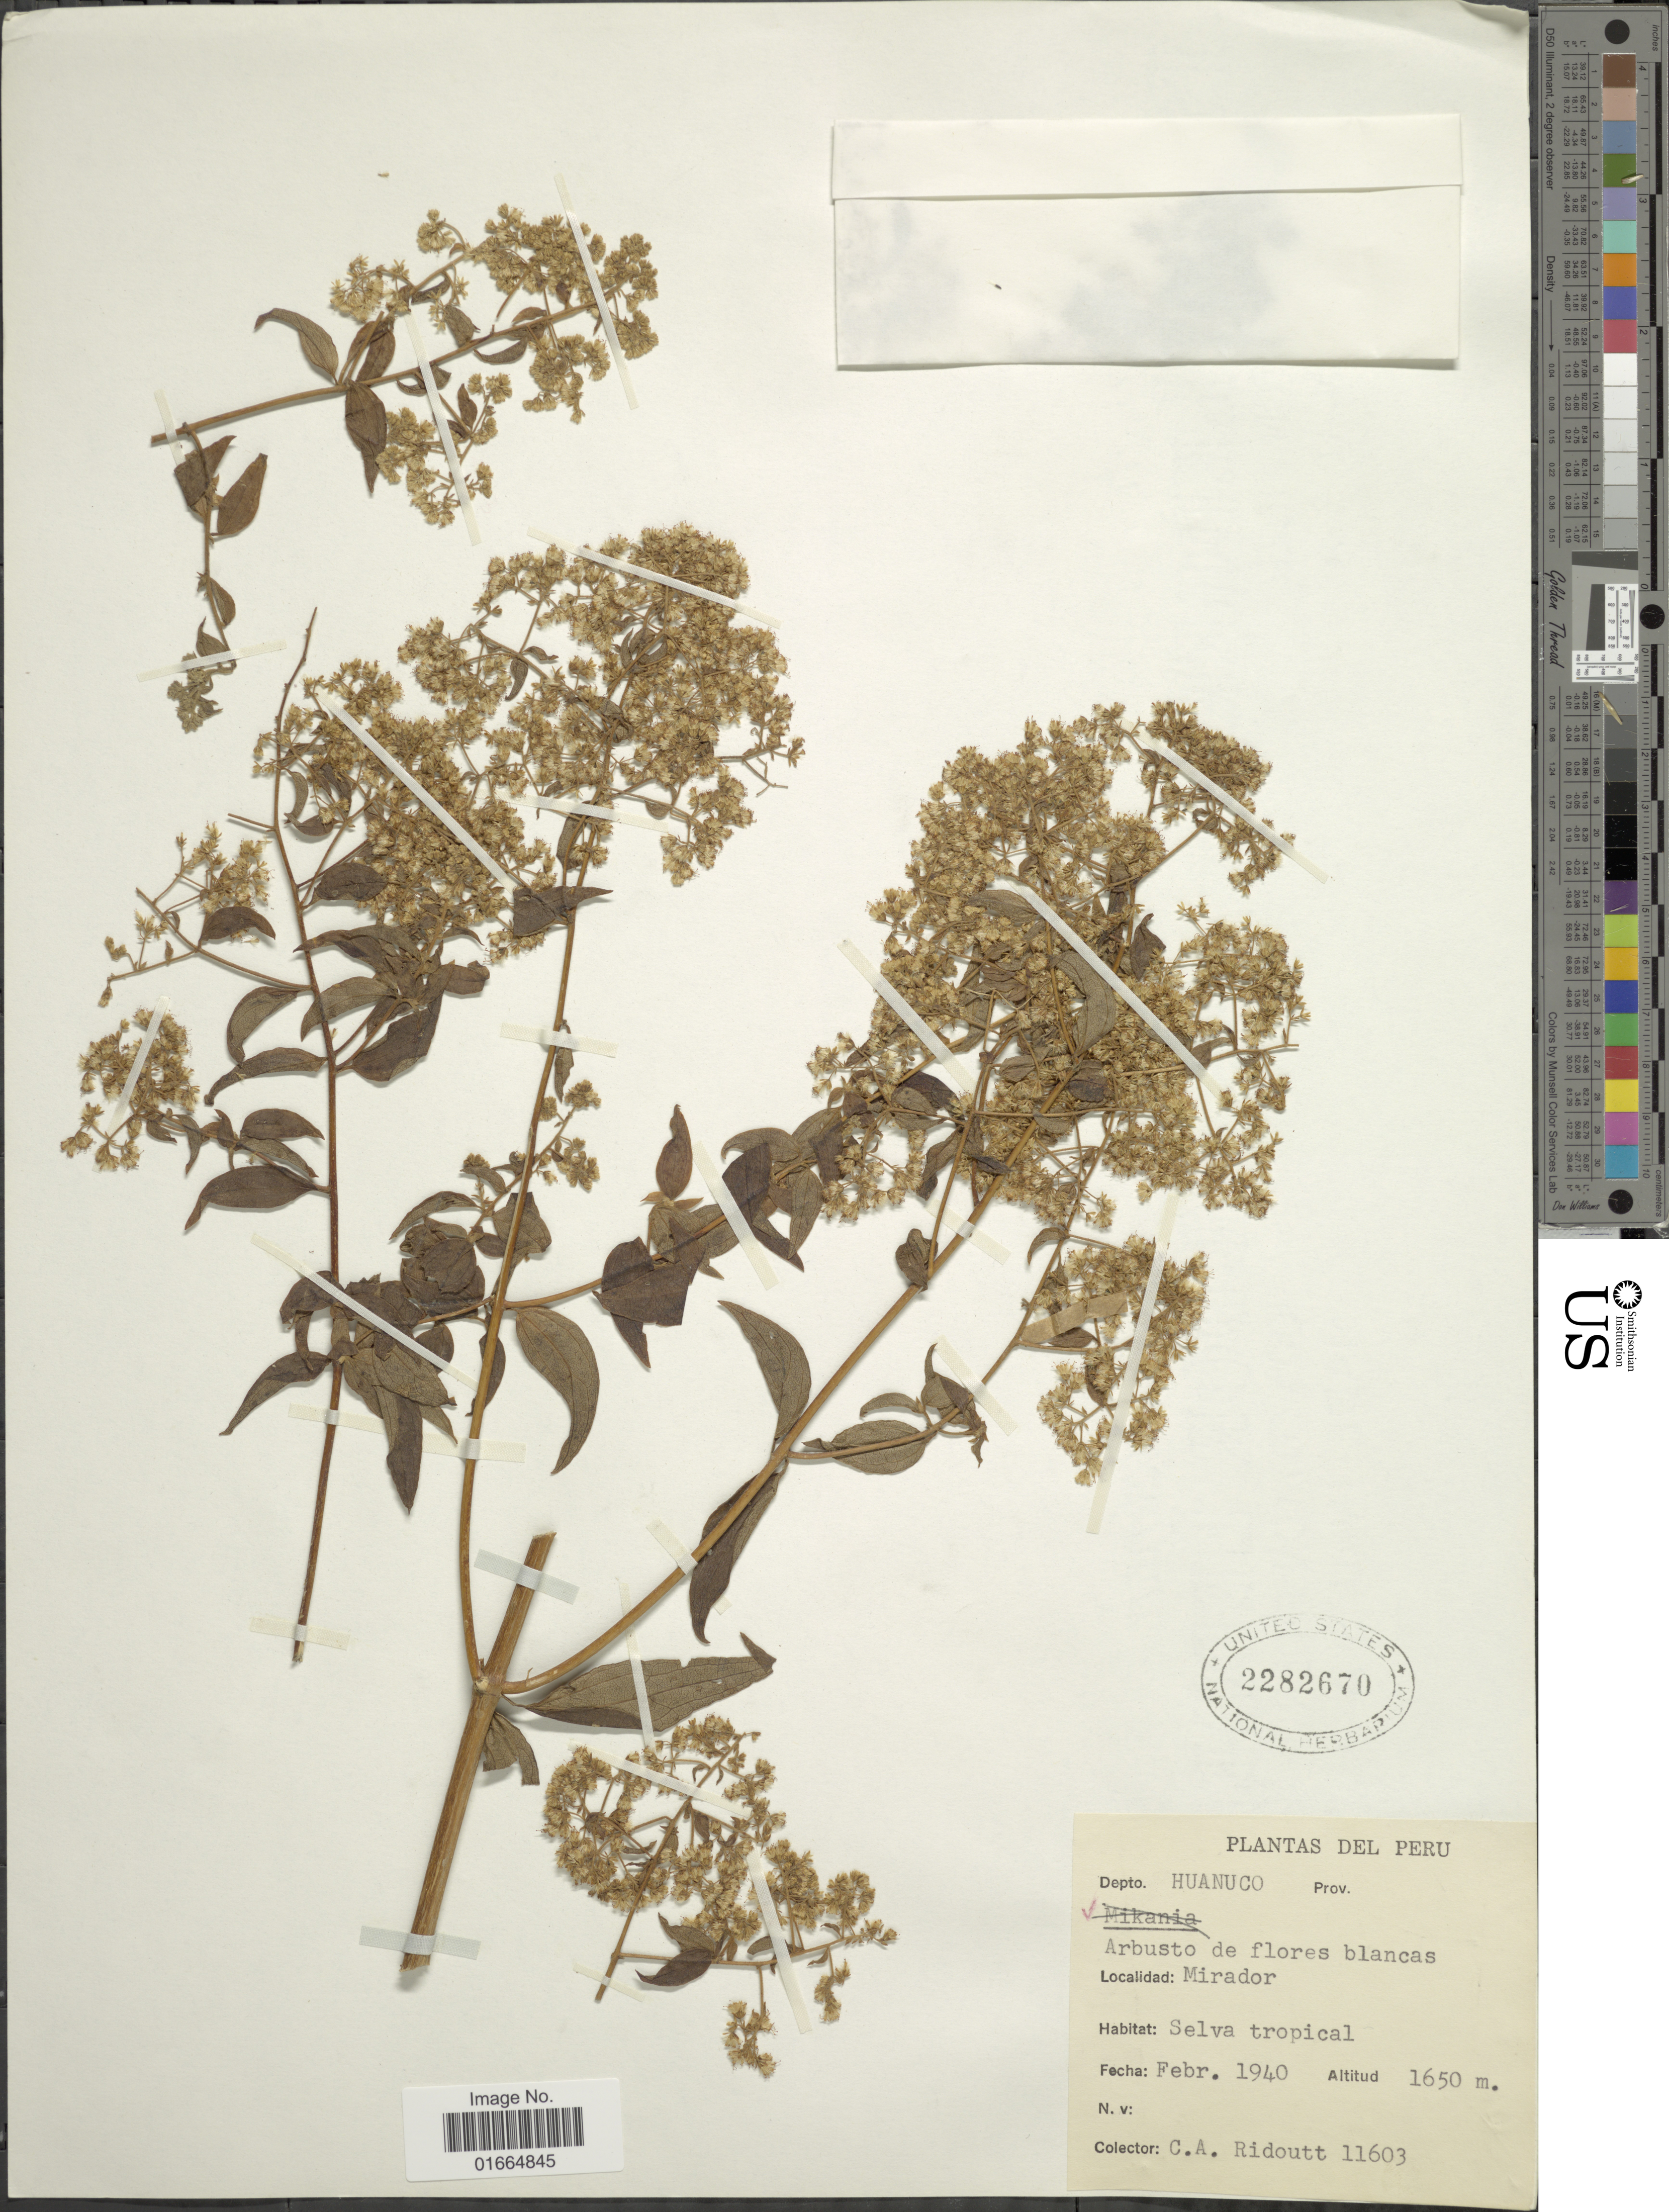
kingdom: Plantae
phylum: Tracheophyta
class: Magnoliopsida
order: Asterales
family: Asteraceae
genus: Ophryosporus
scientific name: Ophryosporus piquerioides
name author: (DC.) Benth. ex Baker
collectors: C. Ridoutt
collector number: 11603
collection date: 1940-02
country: Peru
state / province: Huánuco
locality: Depto. Huanuco. Mirador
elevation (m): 1650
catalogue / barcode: US 2282670